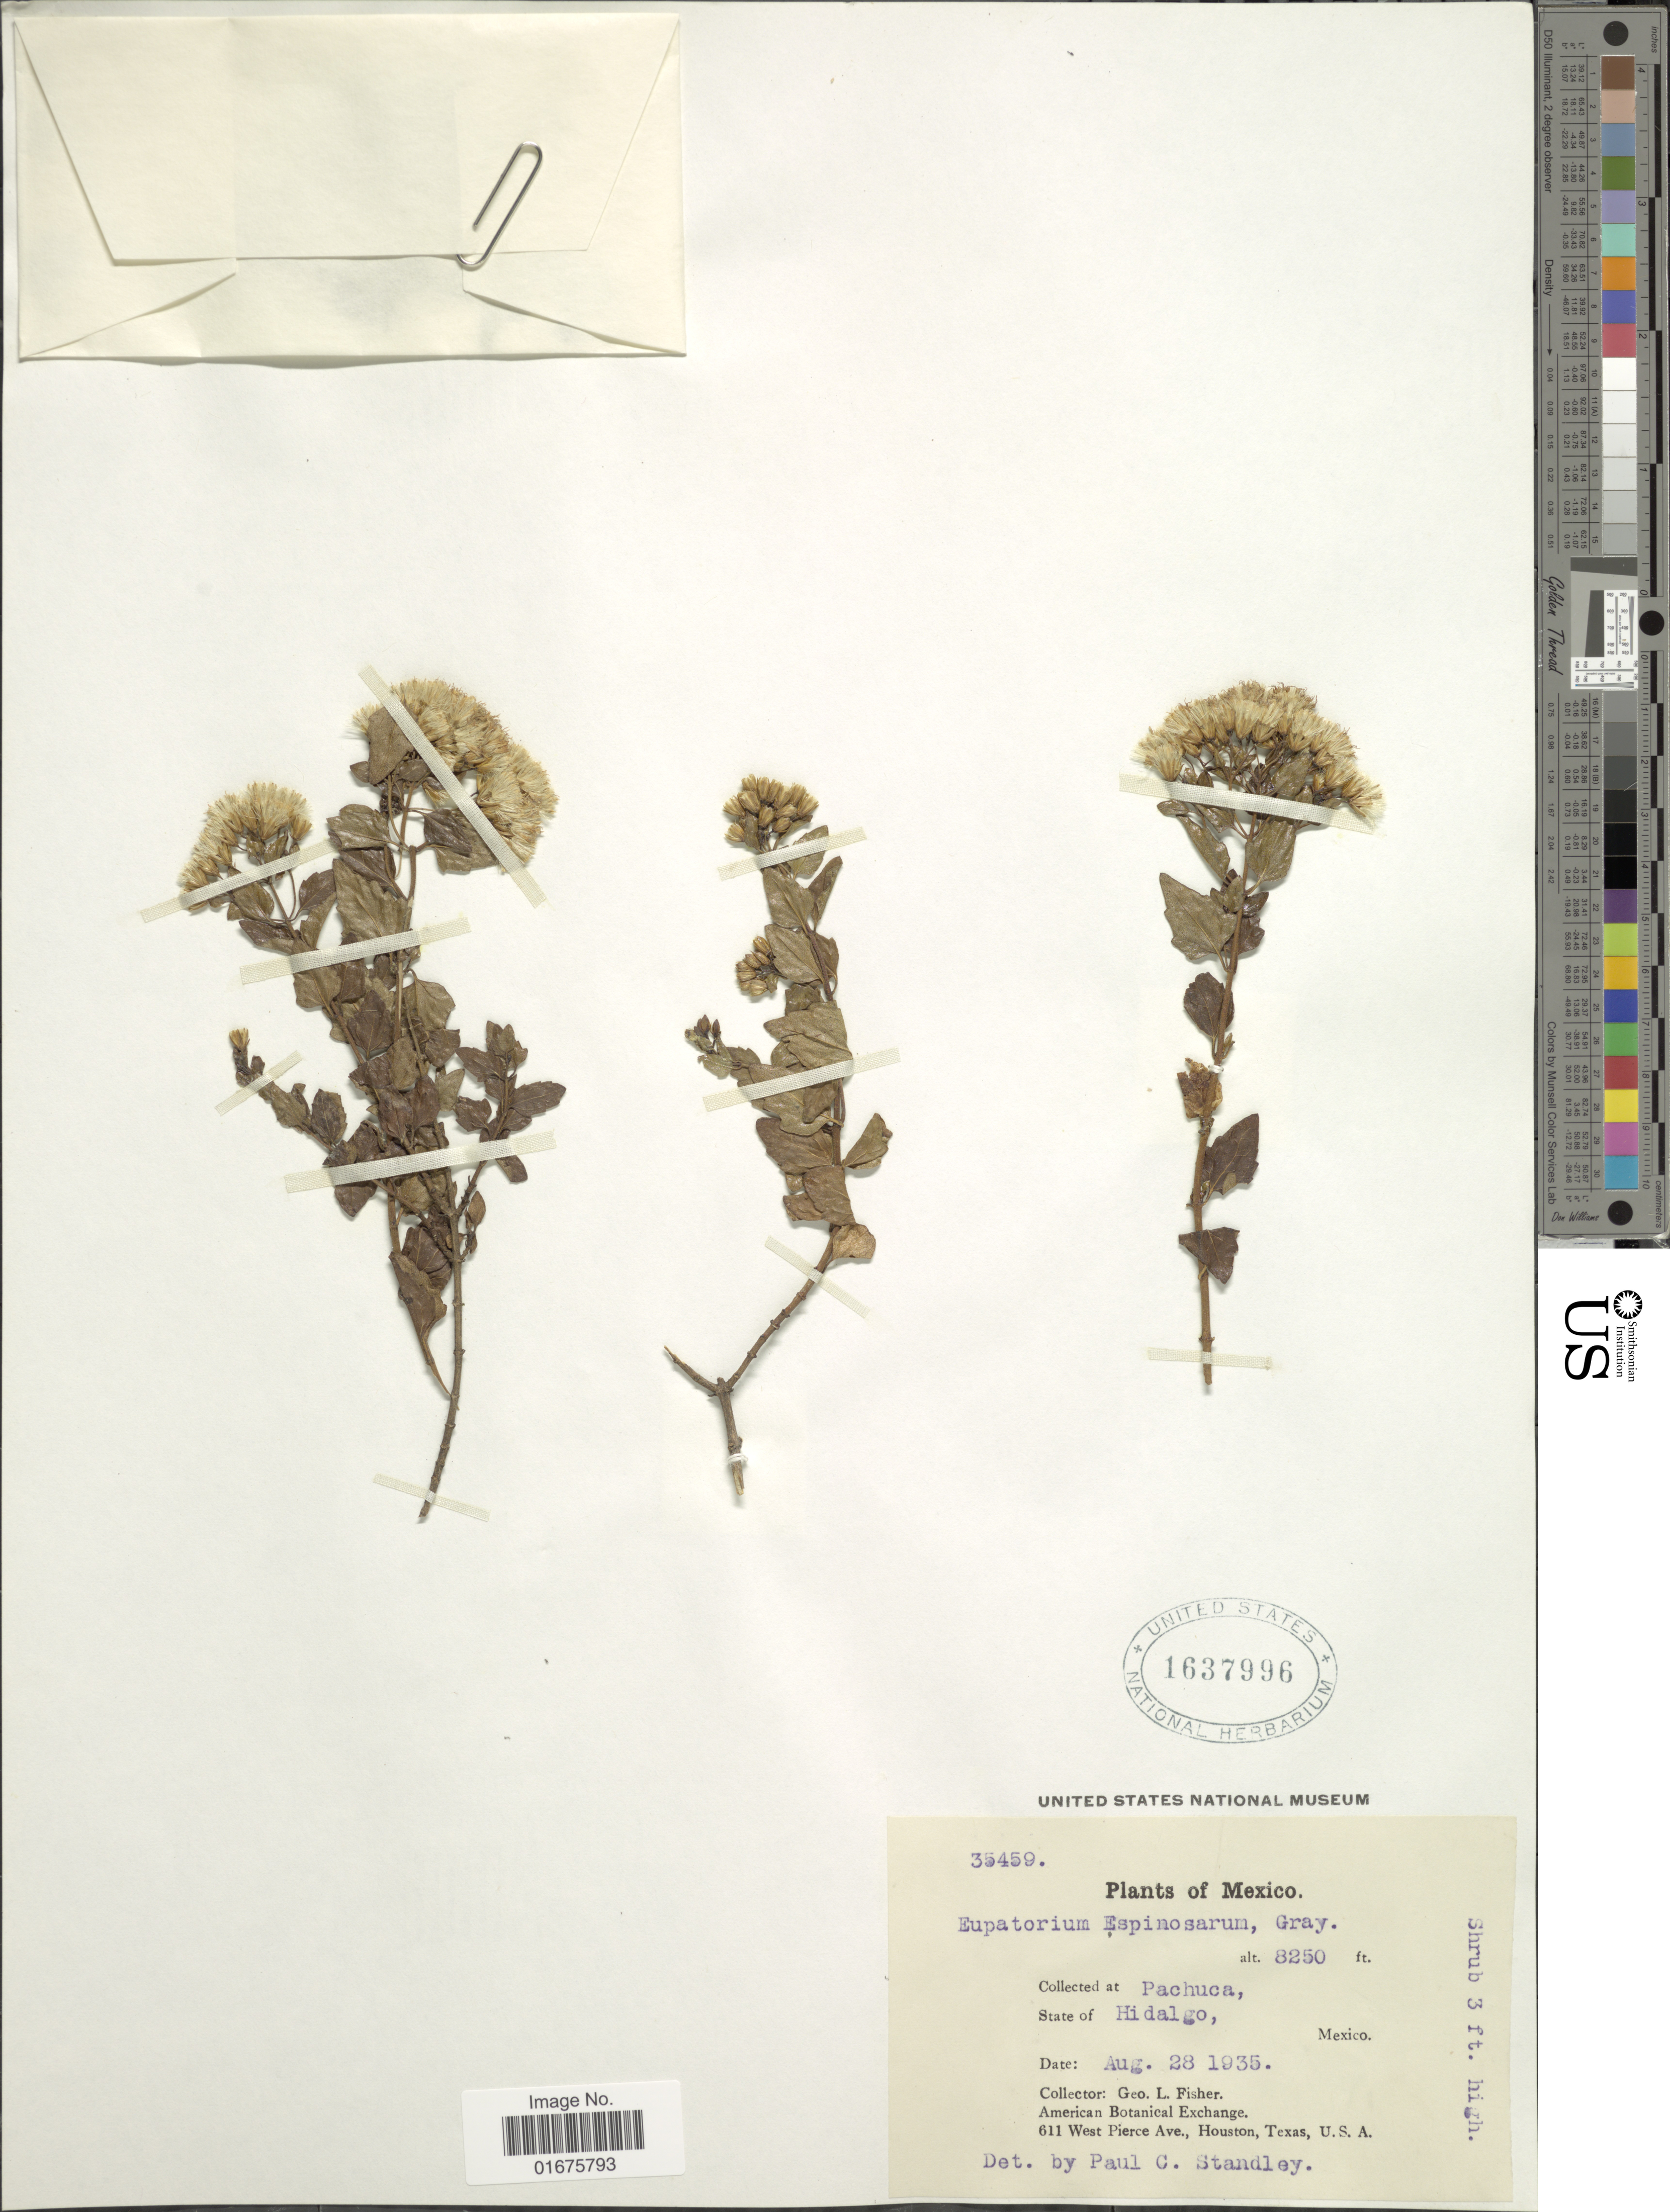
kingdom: Plantae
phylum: Tracheophyta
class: Magnoliopsida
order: Asterales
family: Asteraceae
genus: Ageratina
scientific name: Ageratina espinosarum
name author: (A. Gray) R.M. King & H. Rob.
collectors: G. L. Fisher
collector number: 35459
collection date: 1935-08-28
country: Mexico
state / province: Hidalgo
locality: Pachuca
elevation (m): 2515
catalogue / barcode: US 1637996